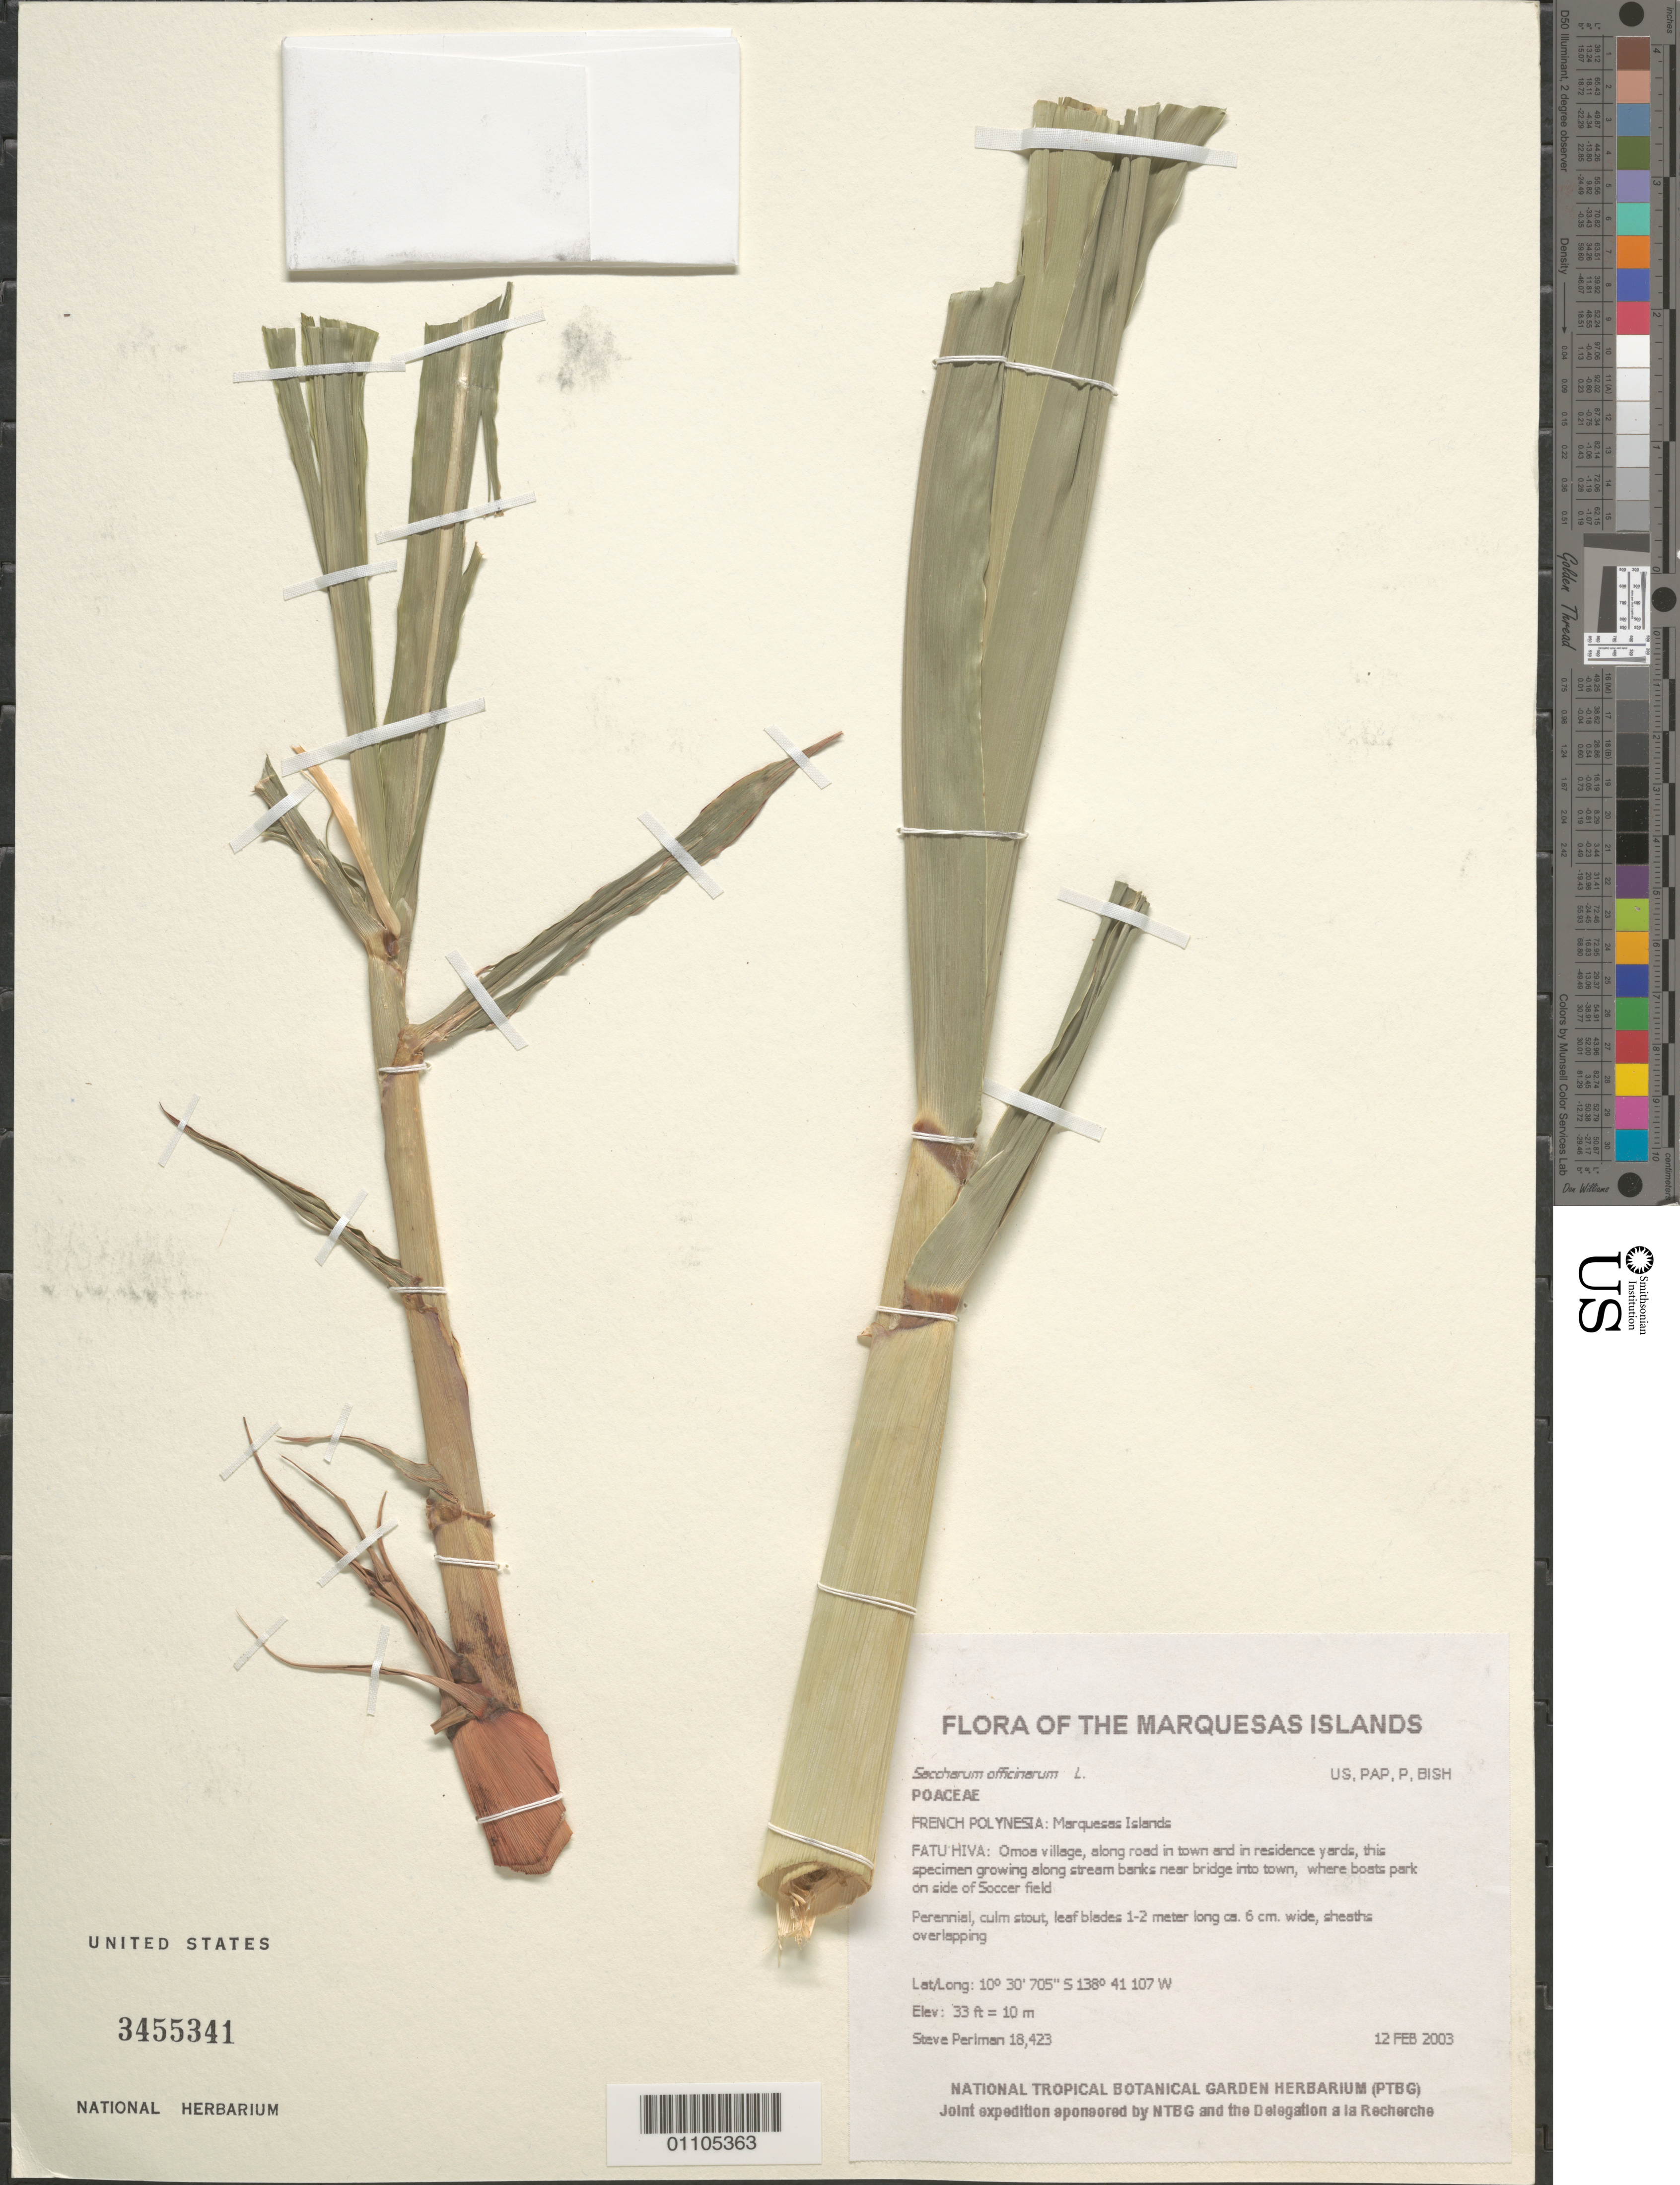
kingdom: Plantae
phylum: Tracheophyta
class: Liliopsida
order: Poales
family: Poaceae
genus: Saccharum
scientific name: Saccharum officinarum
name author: L.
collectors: S. P. Perlman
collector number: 18423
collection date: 2003-02-12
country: French Polynesia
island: Fatu Hiva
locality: Omoa village, along road in town and in residence yards, this specimen growing along stream banks near bridge into town, where boats park on side of Soccer field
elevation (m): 10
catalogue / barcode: US 3455341